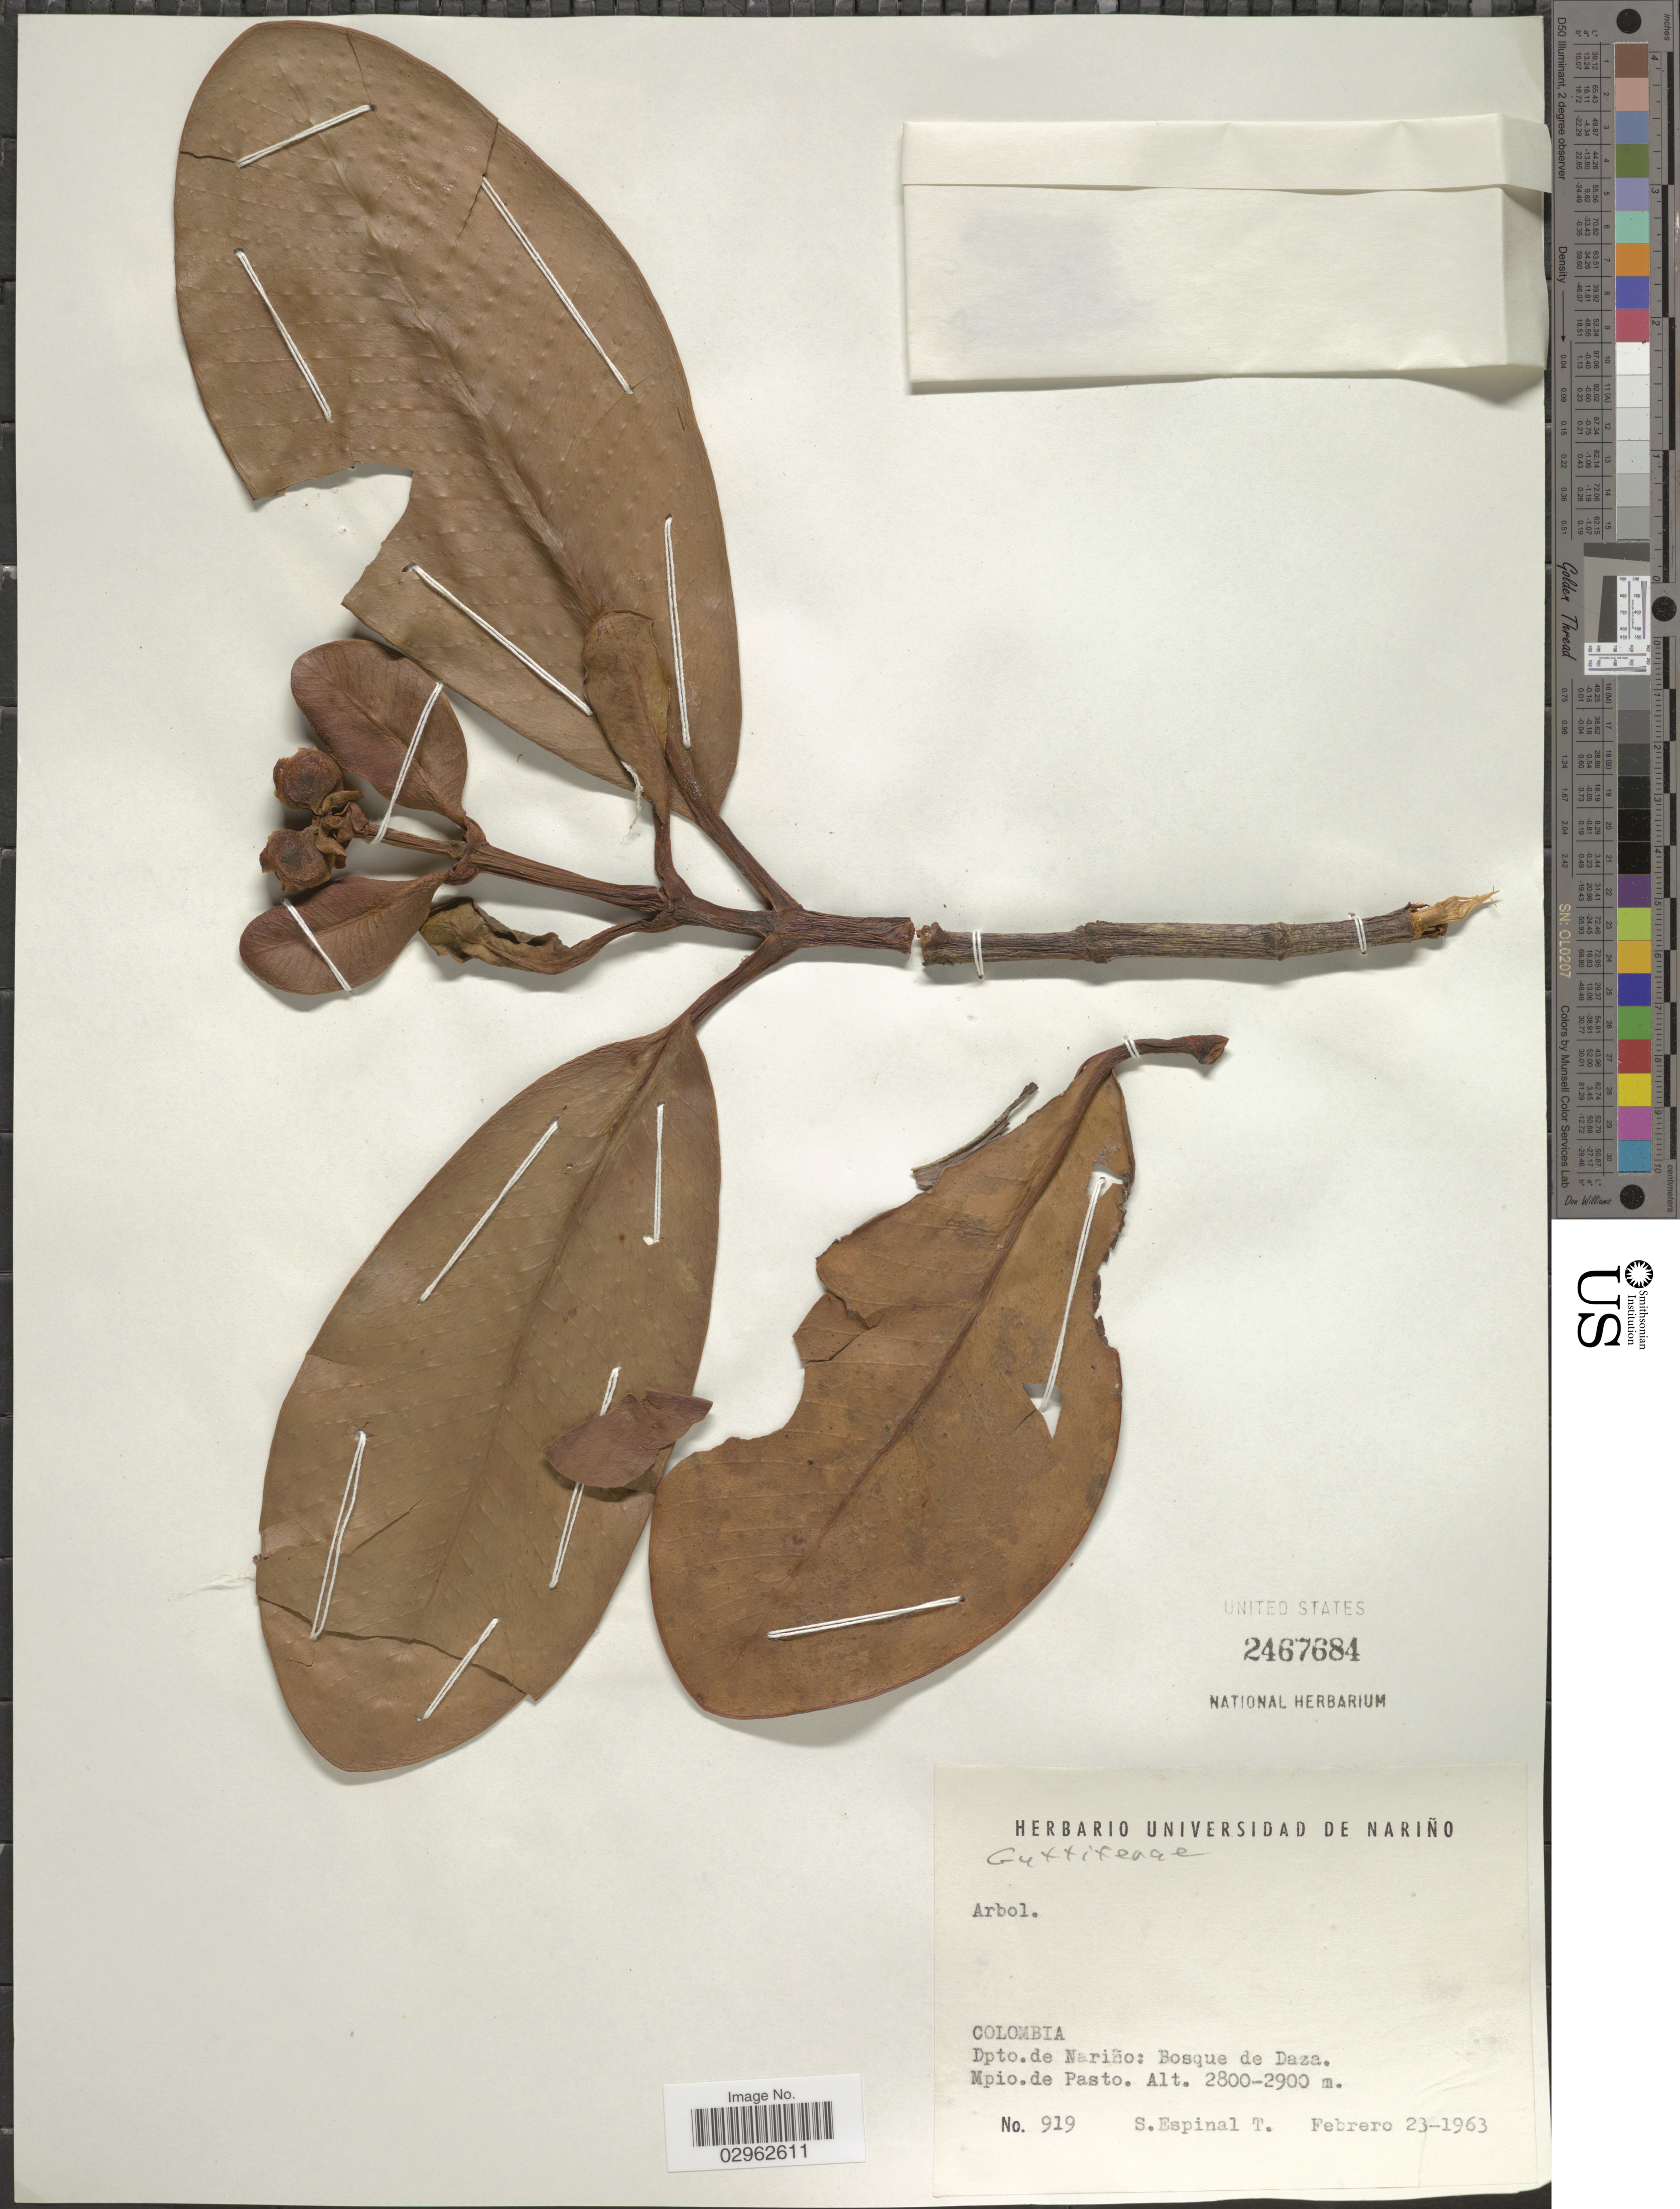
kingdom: Plantae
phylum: Tracheophyta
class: Magnoliopsida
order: Malpighiales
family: Clusiaceae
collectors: S. Espinal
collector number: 919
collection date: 1963-02-23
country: Colombia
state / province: Nariño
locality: Dpto. de Nariño: Bosque de Daza, Mpio. de Pasto.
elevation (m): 2800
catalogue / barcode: US 2467684